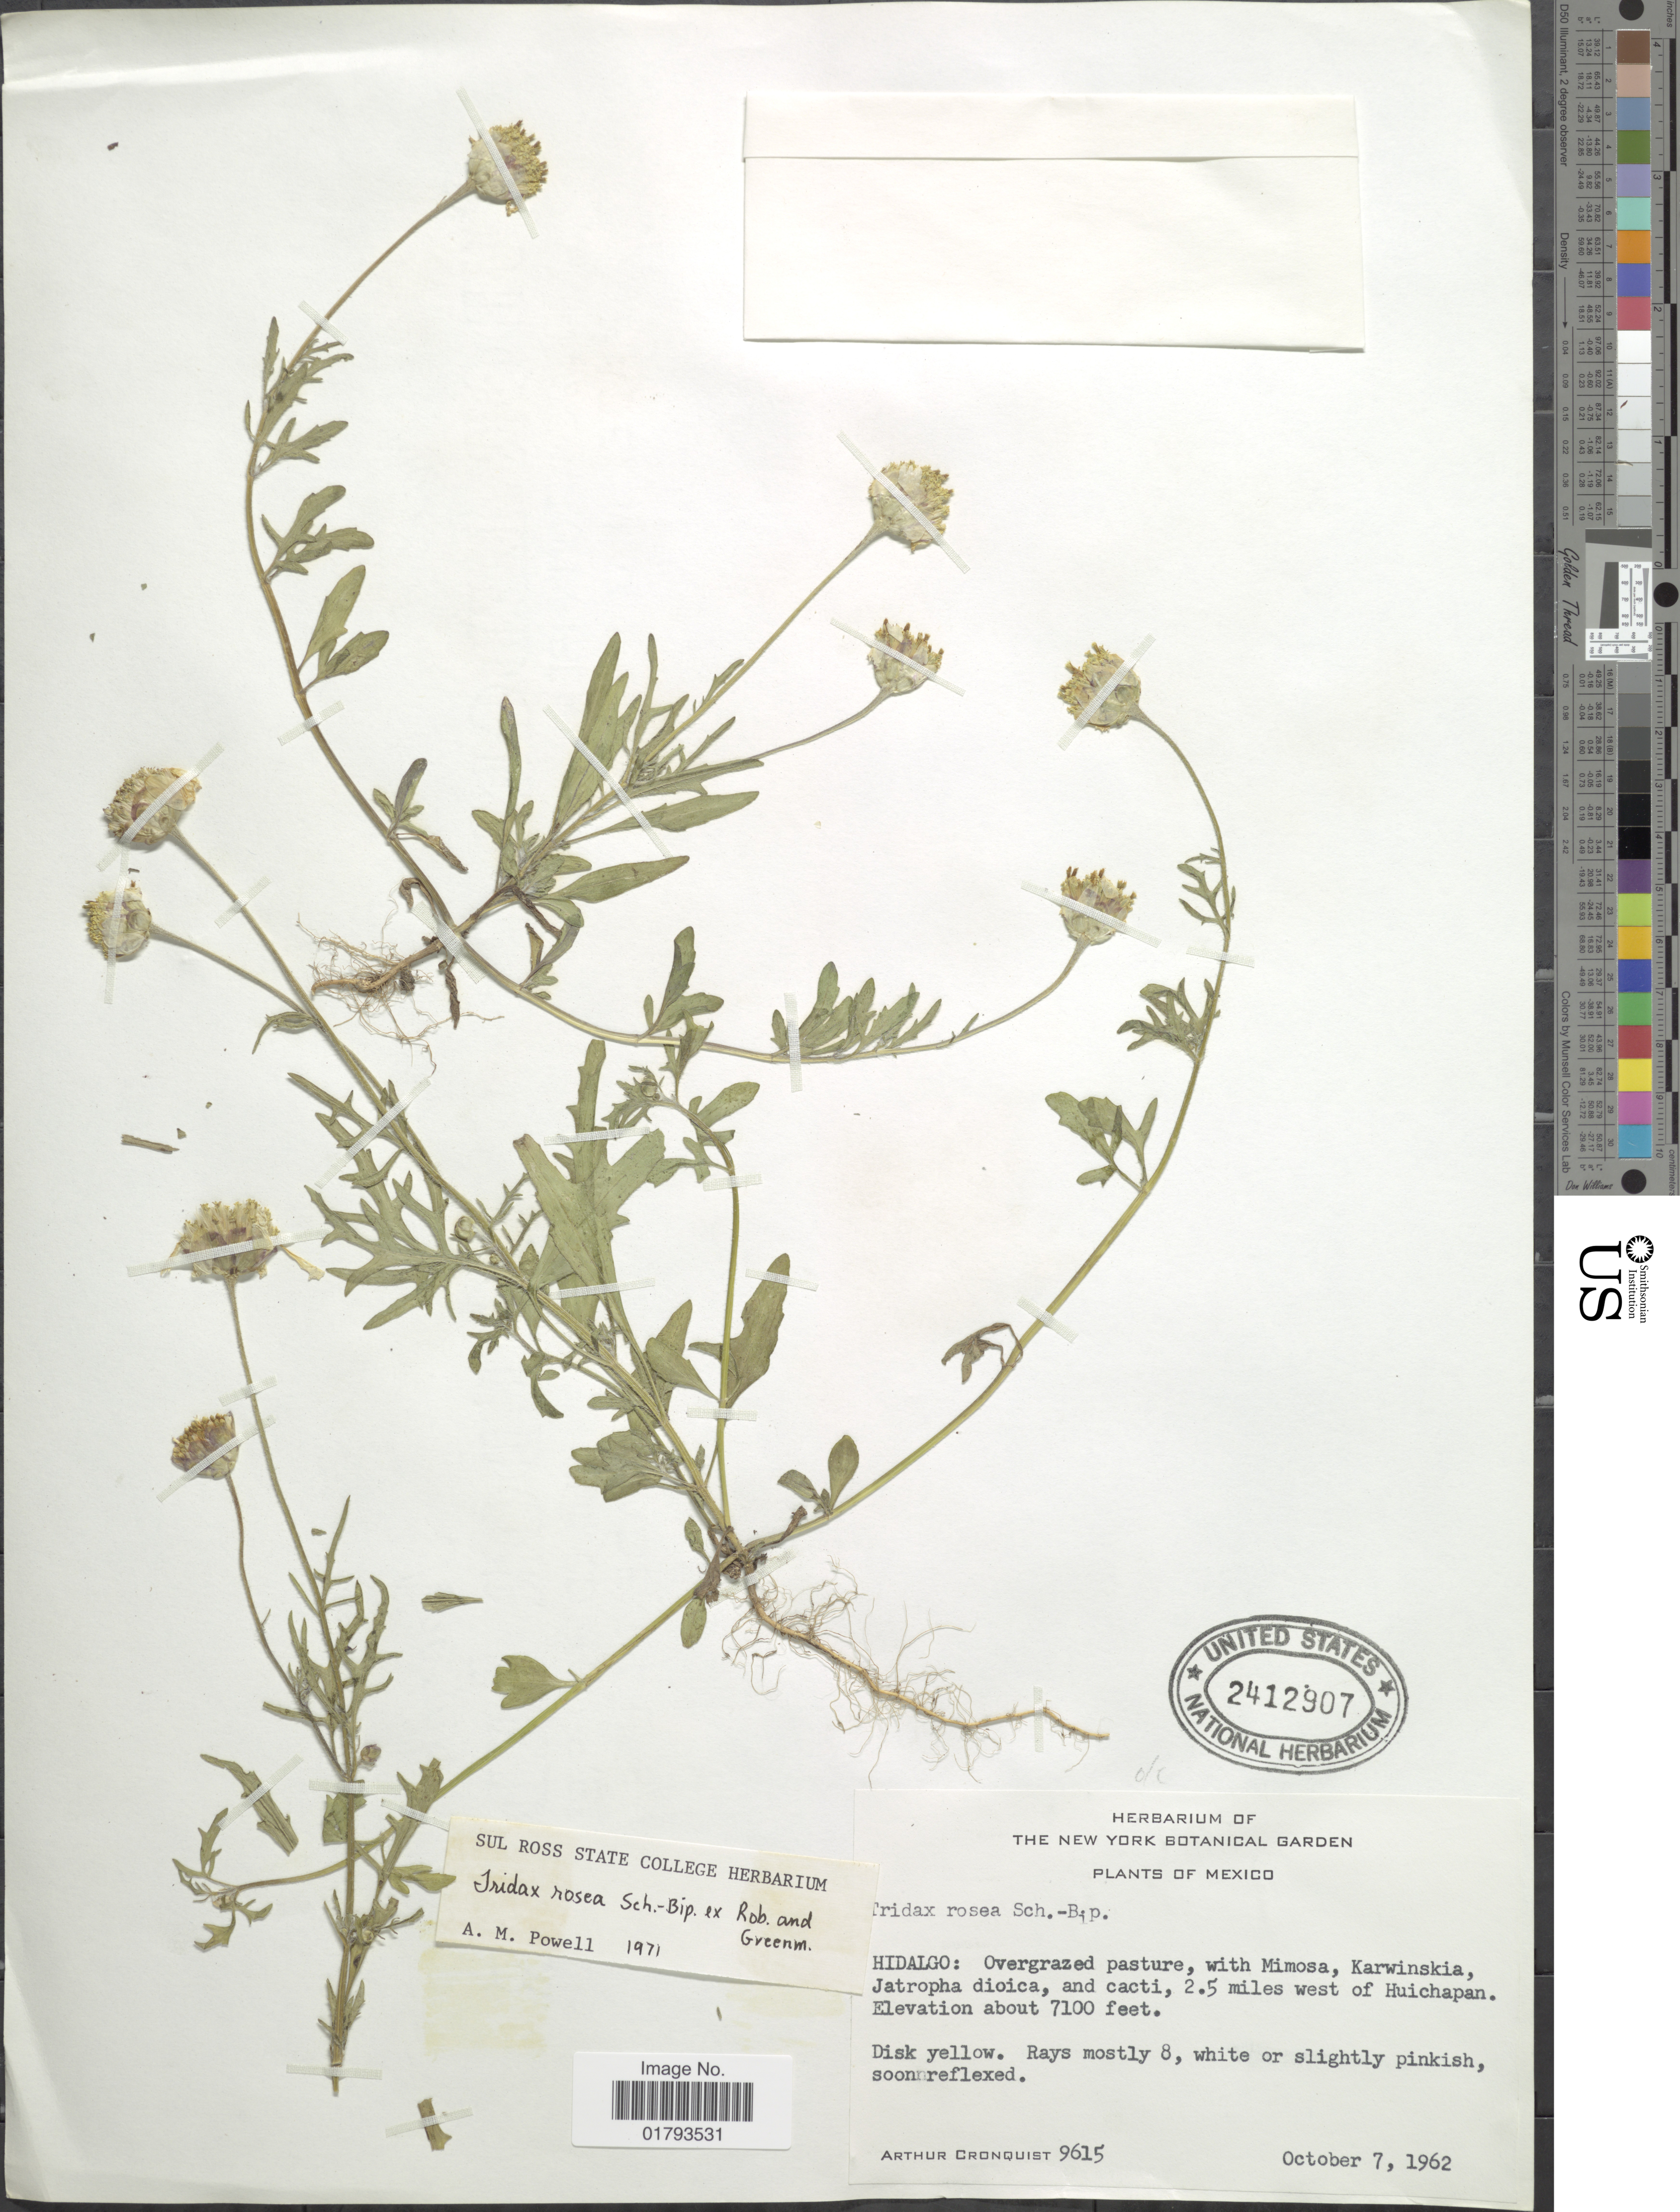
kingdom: Plantae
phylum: Tracheophyta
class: Magnoliopsida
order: Asterales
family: Asteraceae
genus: Tridax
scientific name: Tridax rosea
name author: Sch. Bip. ex B.L. Rob. & Greenm.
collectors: A. J. Cronquist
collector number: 9615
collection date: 1962-10-07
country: Mexico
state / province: Hidalgo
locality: Hidalgo: 2.5 miles west of Huichapan,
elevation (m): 2164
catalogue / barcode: US 2412907